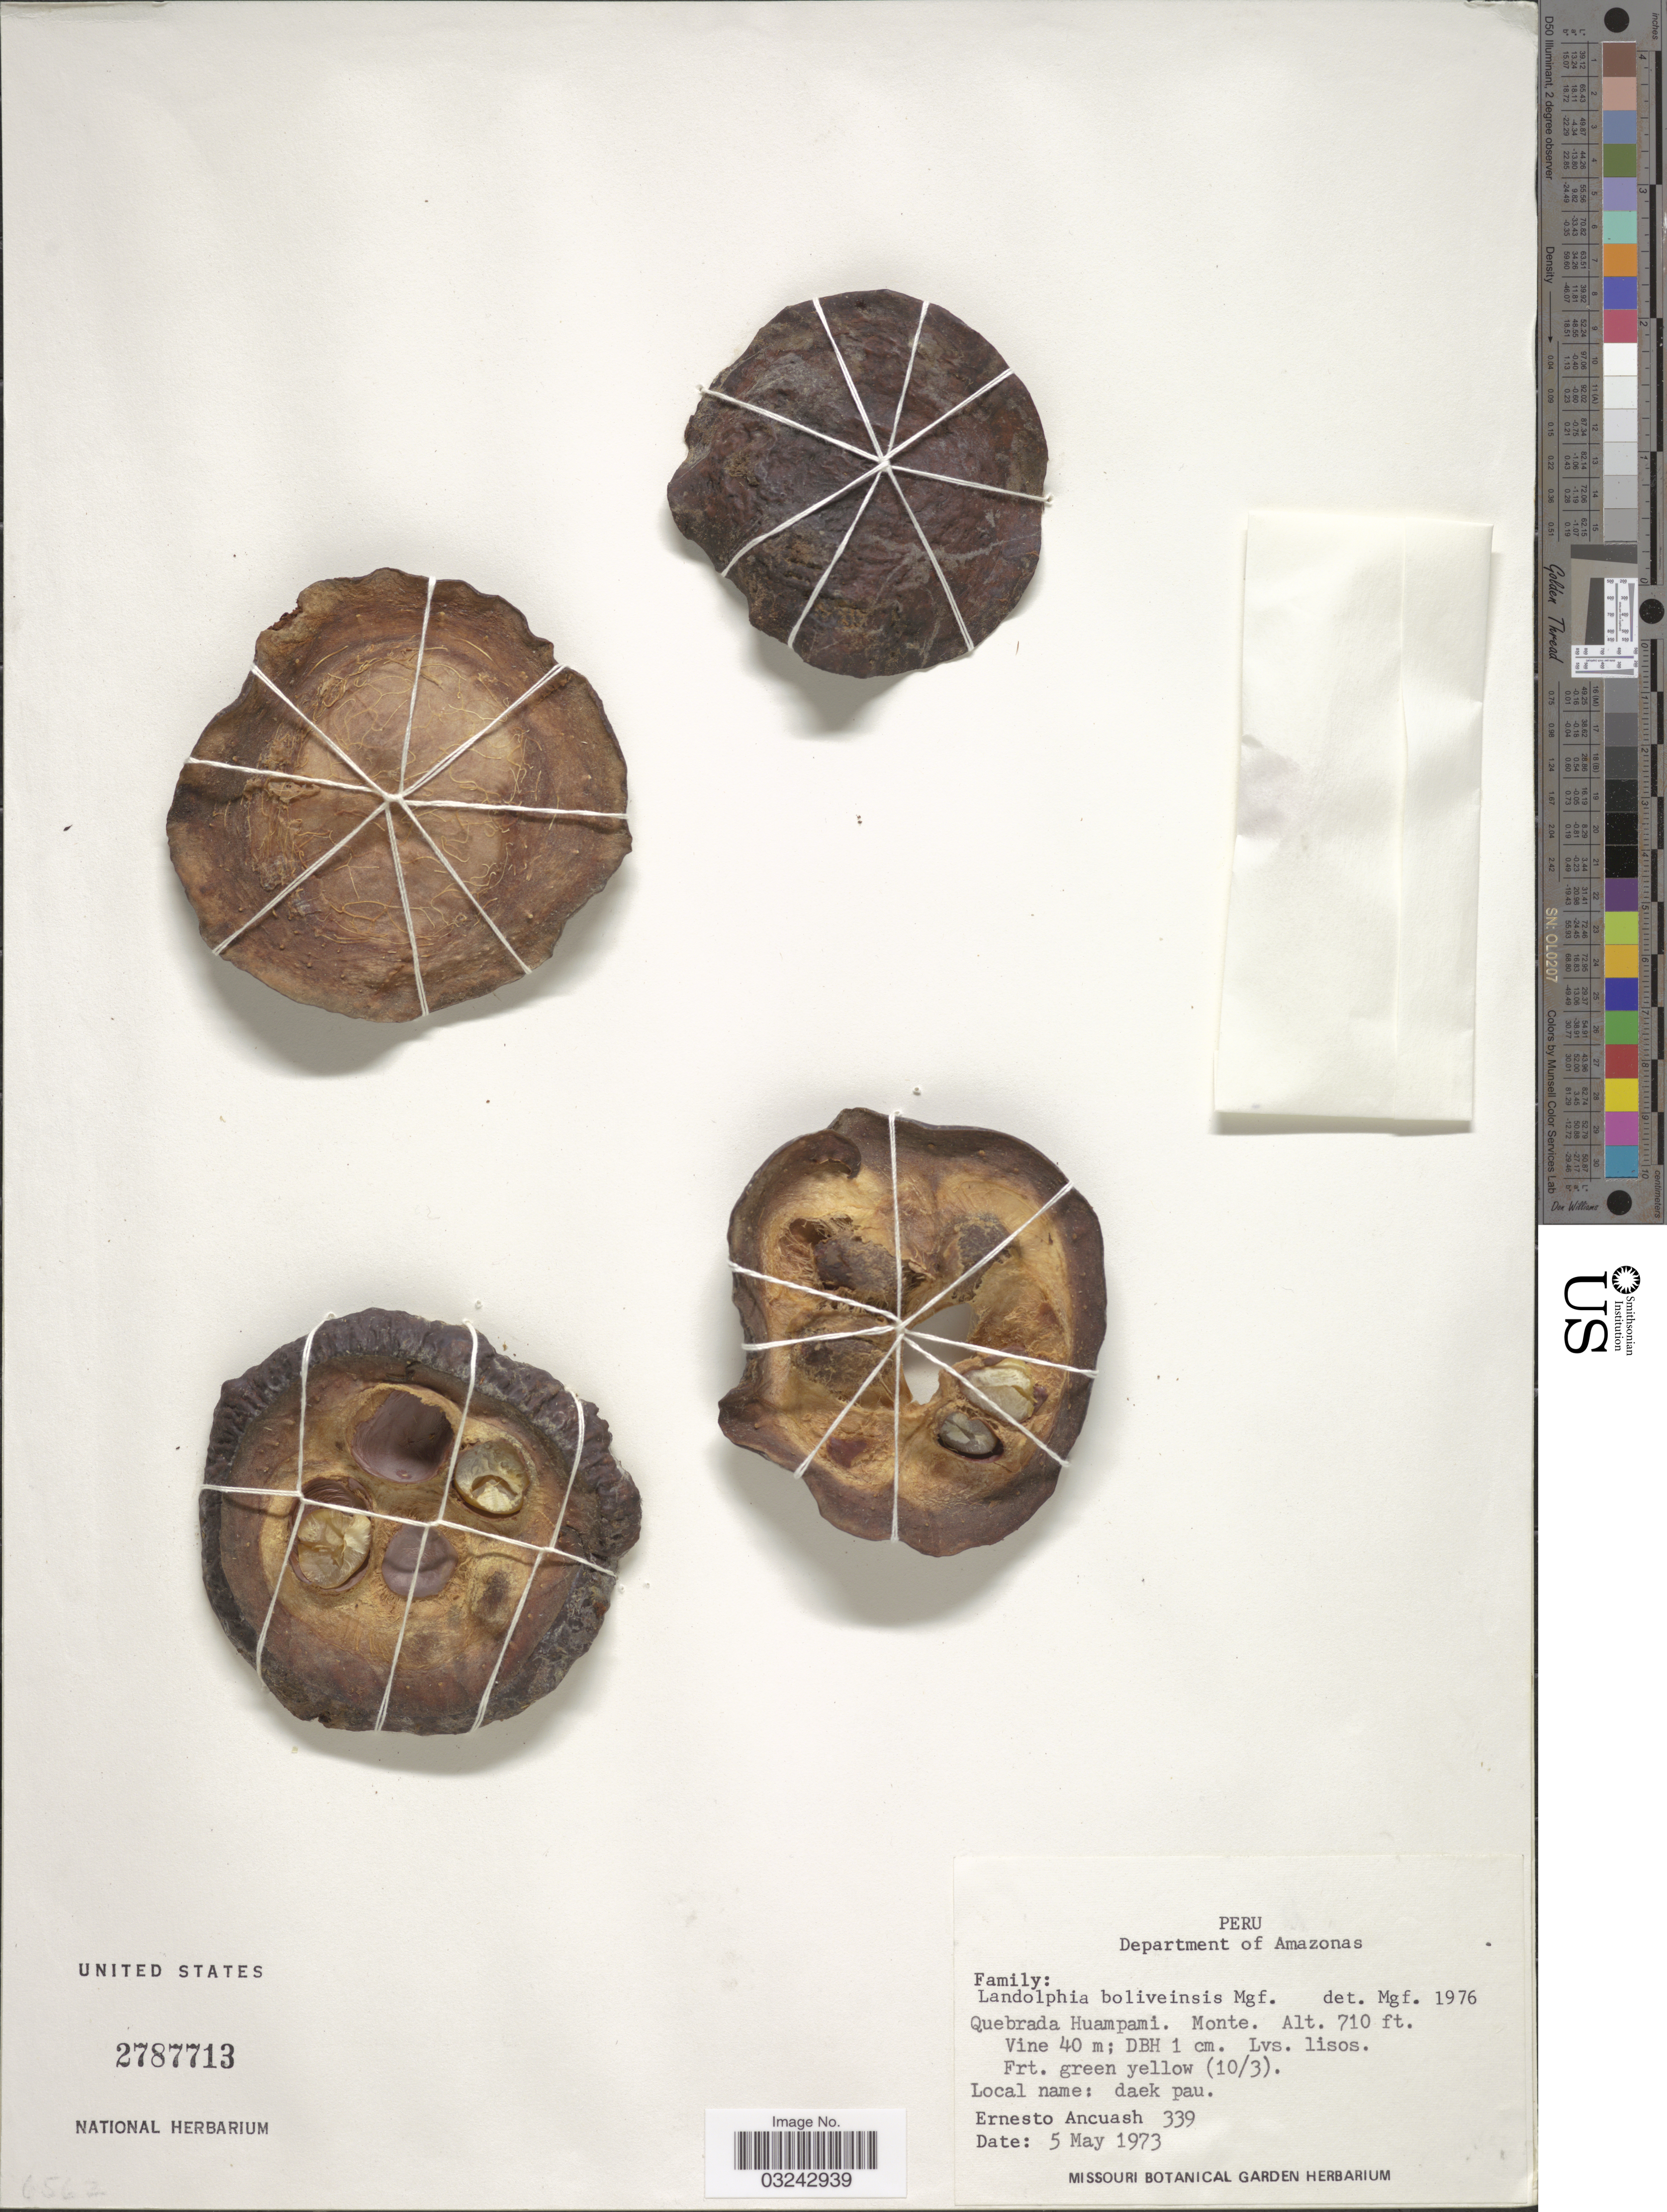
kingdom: Plantae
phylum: Tracheophyta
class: Magnoliopsida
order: Gentianales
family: Apocynaceae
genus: Landolphia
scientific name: Landolphia boliviensis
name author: Markgr.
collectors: E. Ancuash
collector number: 339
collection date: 1973-05-05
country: Peru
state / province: Amazonas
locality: Department of Amazonas, Quebrada Huampami. Monte.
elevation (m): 216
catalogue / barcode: US 2787713